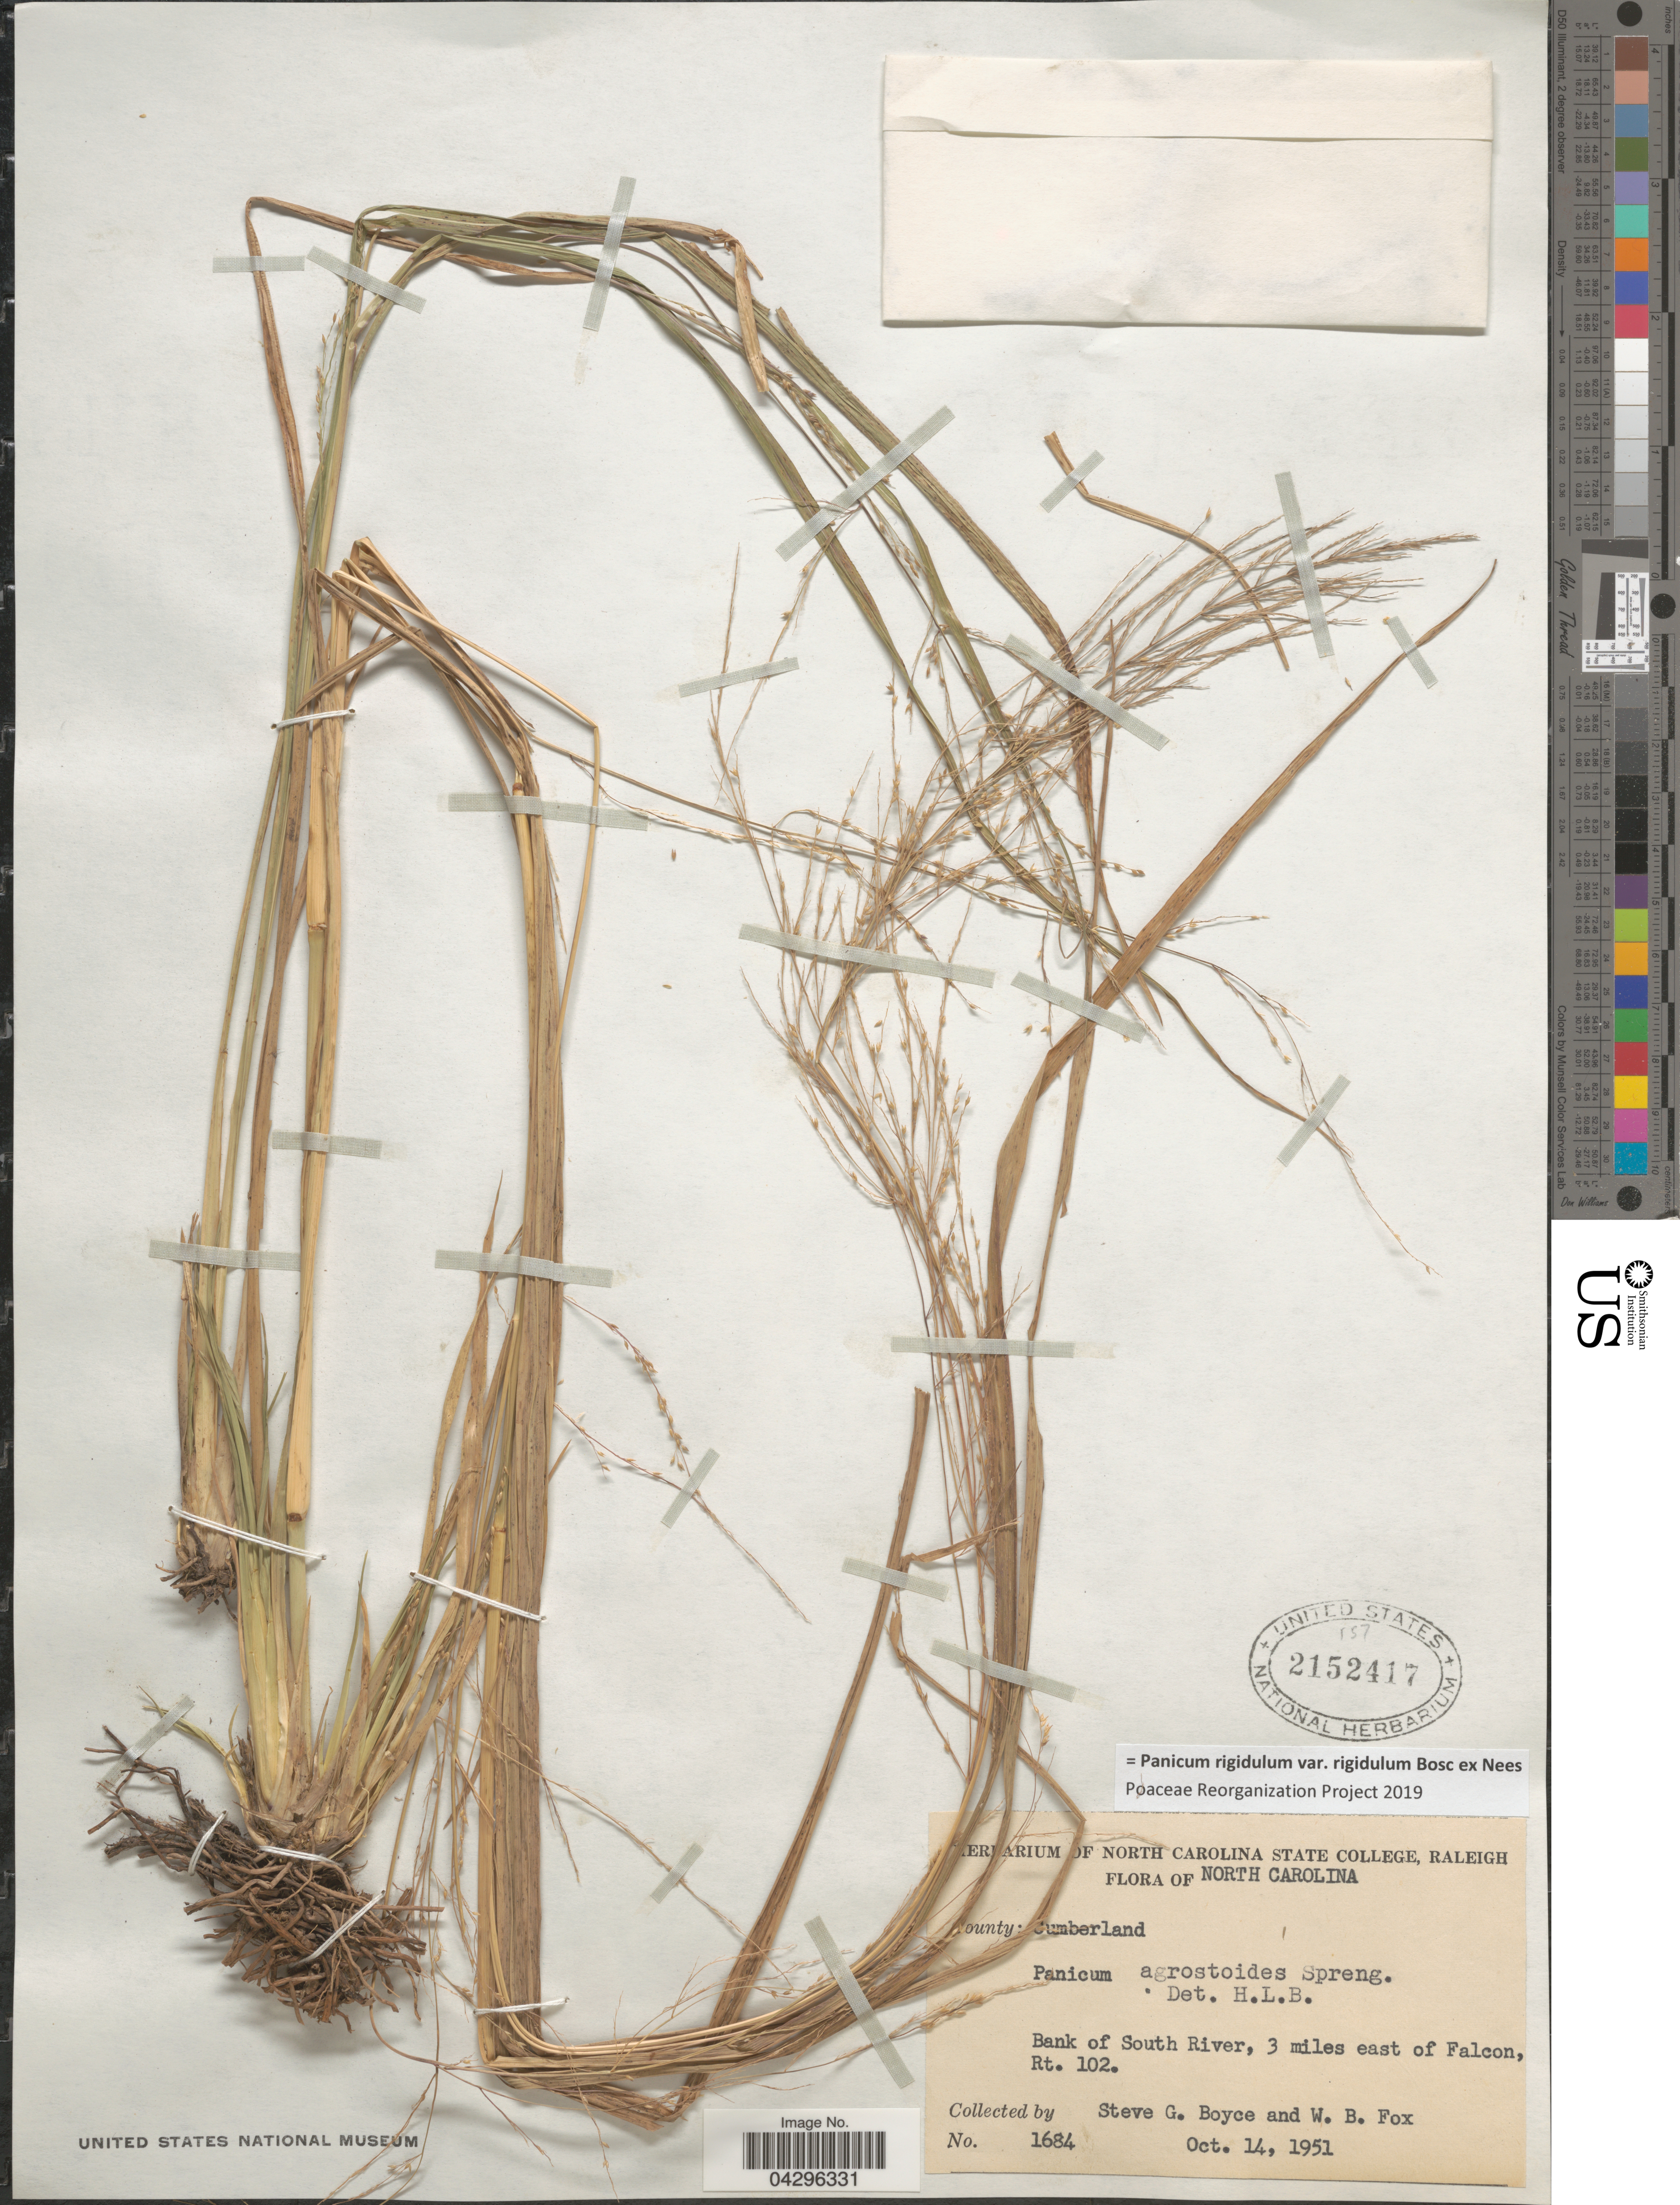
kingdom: Plantae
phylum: Tracheophyta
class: Liliopsida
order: Poales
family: Poaceae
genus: Panicum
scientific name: Panicum rigidulum var. rigidulum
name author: Bosc ex Nees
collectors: S. Boyce & W. B. Fox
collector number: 1684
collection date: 1951-10-14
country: United States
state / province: North Carolina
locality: Bank of South River, 3 miles east of Falcon, Rt. 102.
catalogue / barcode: US 2152417